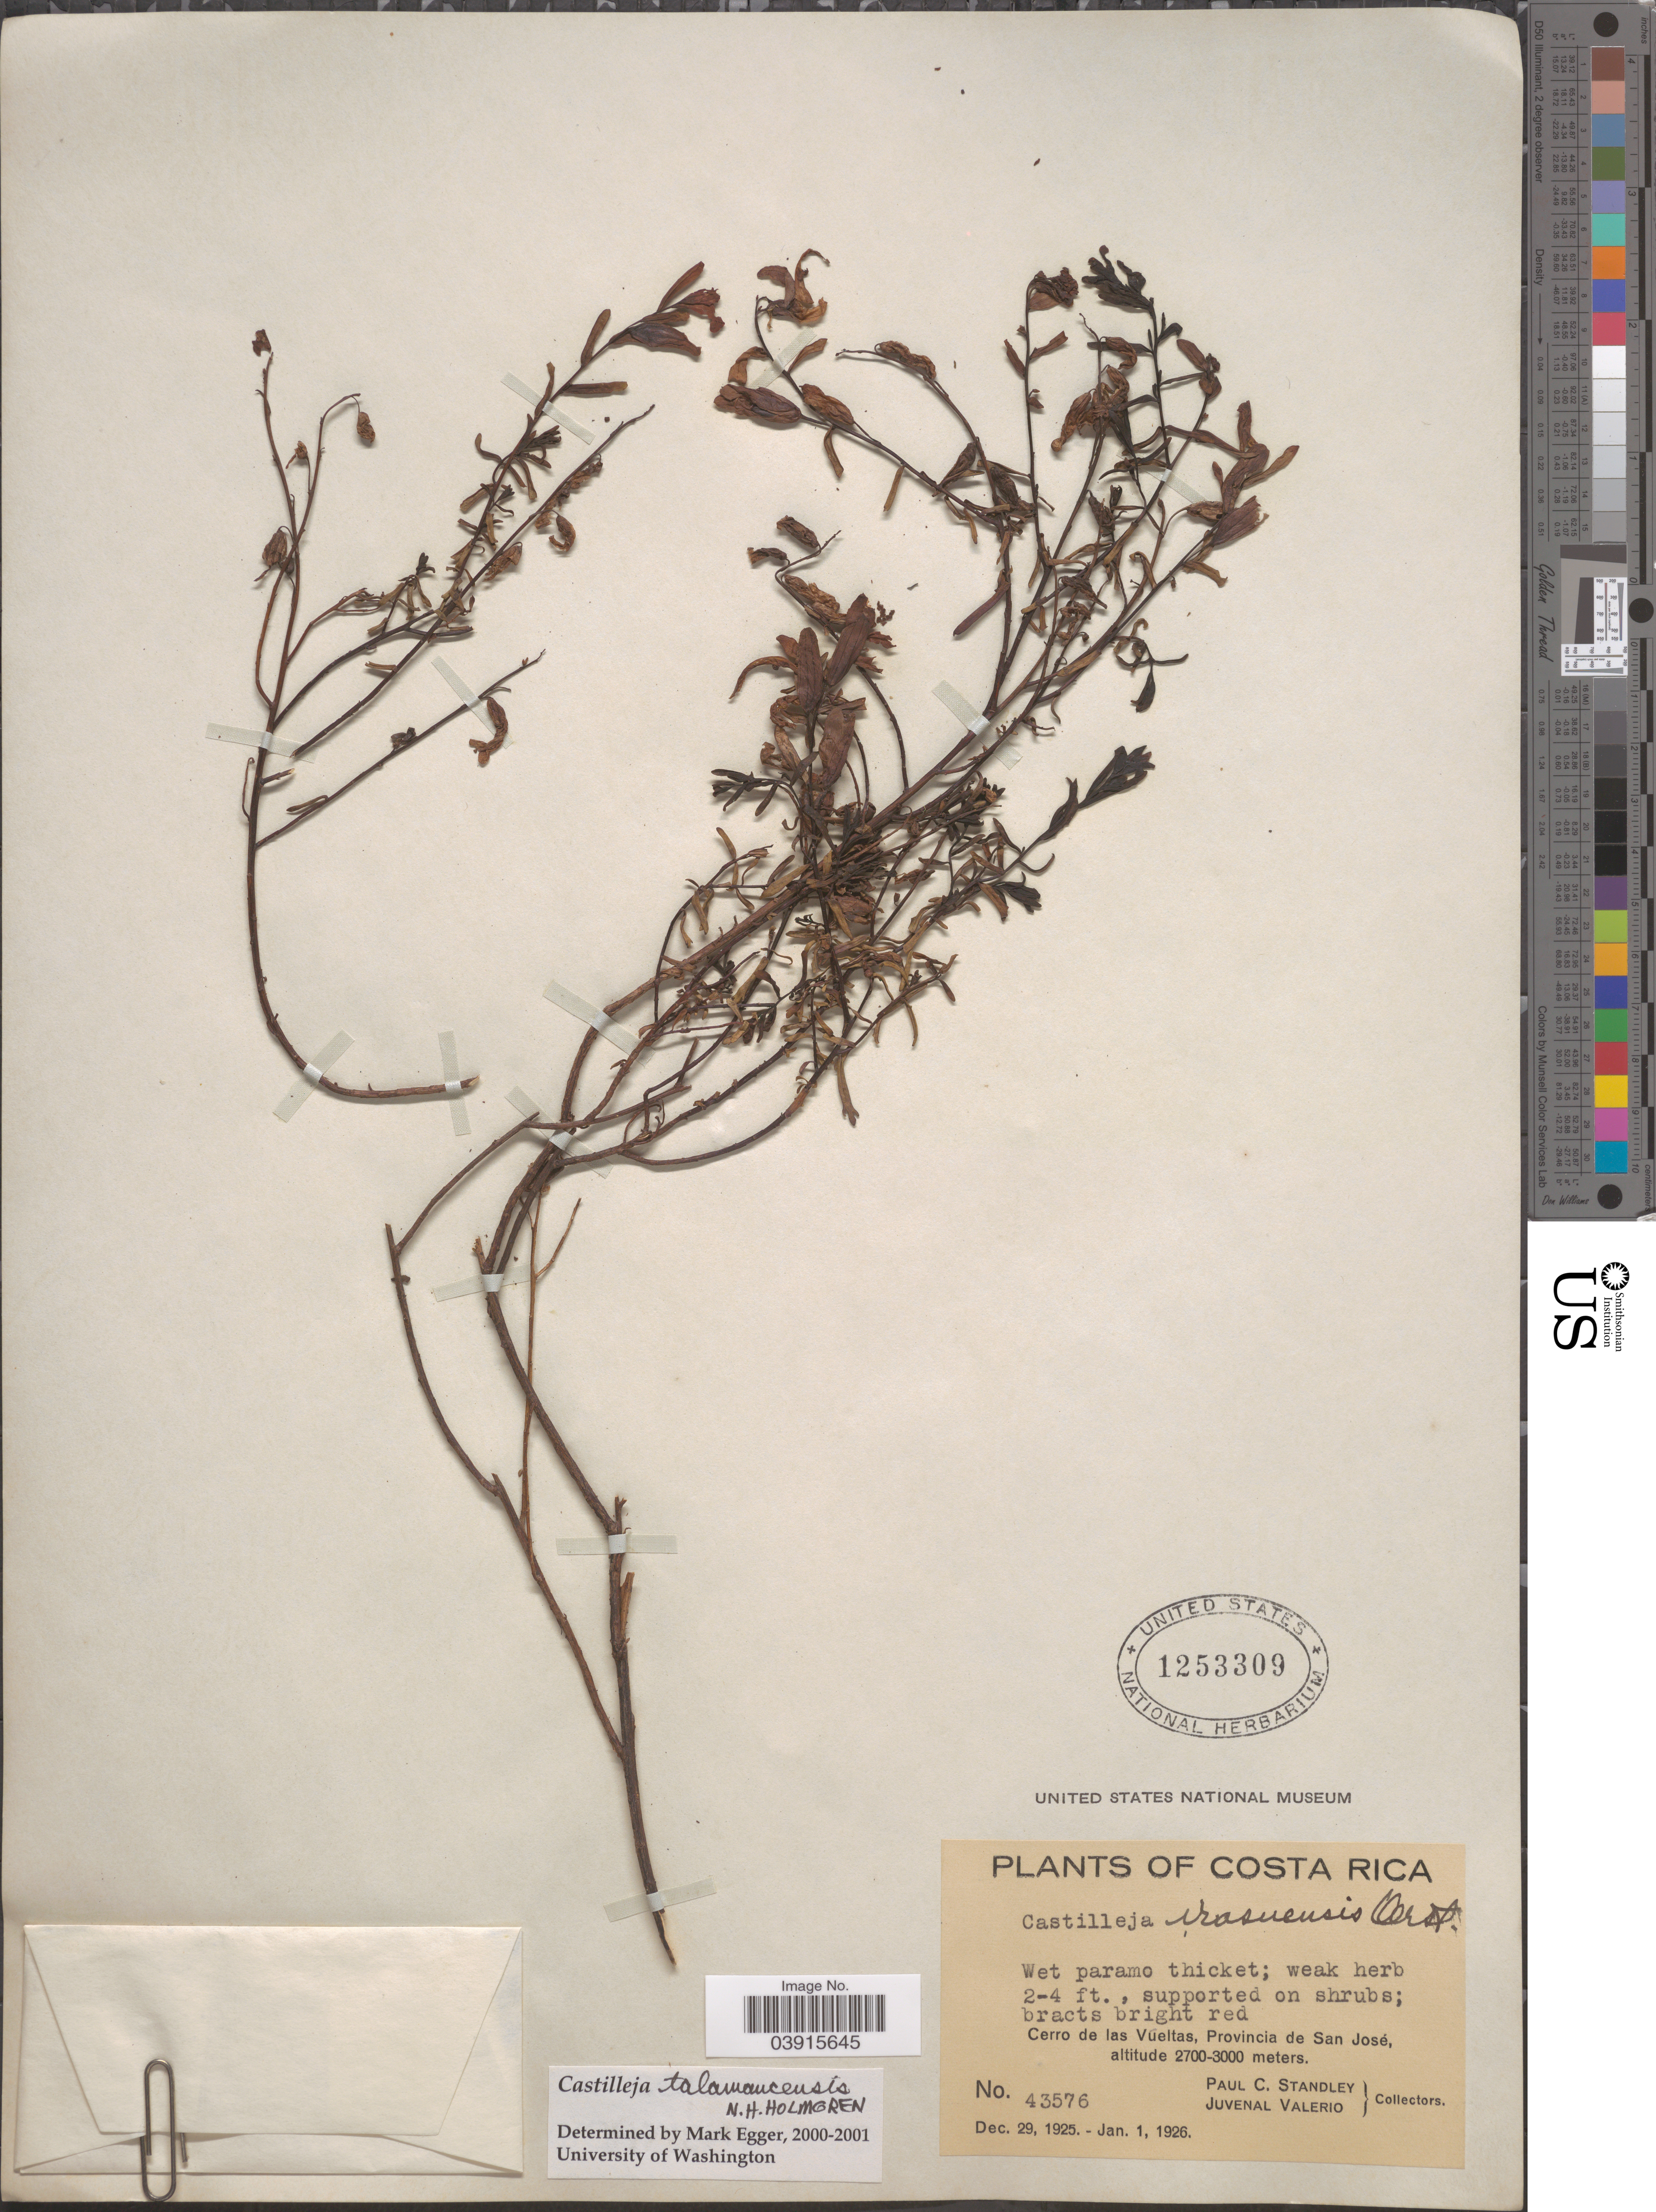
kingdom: Plantae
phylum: Tracheophyta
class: Magnoliopsida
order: Lamiales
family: Orobanchaceae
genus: Castilleja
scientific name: Castilleja talamancensis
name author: N.H. Holmgren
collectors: P. C. Standley & J. Valerio R.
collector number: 43576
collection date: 1925-12-29/1926-01-01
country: Costa Rica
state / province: San José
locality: Cerro de las Vueltas.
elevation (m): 2700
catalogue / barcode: US 1253309